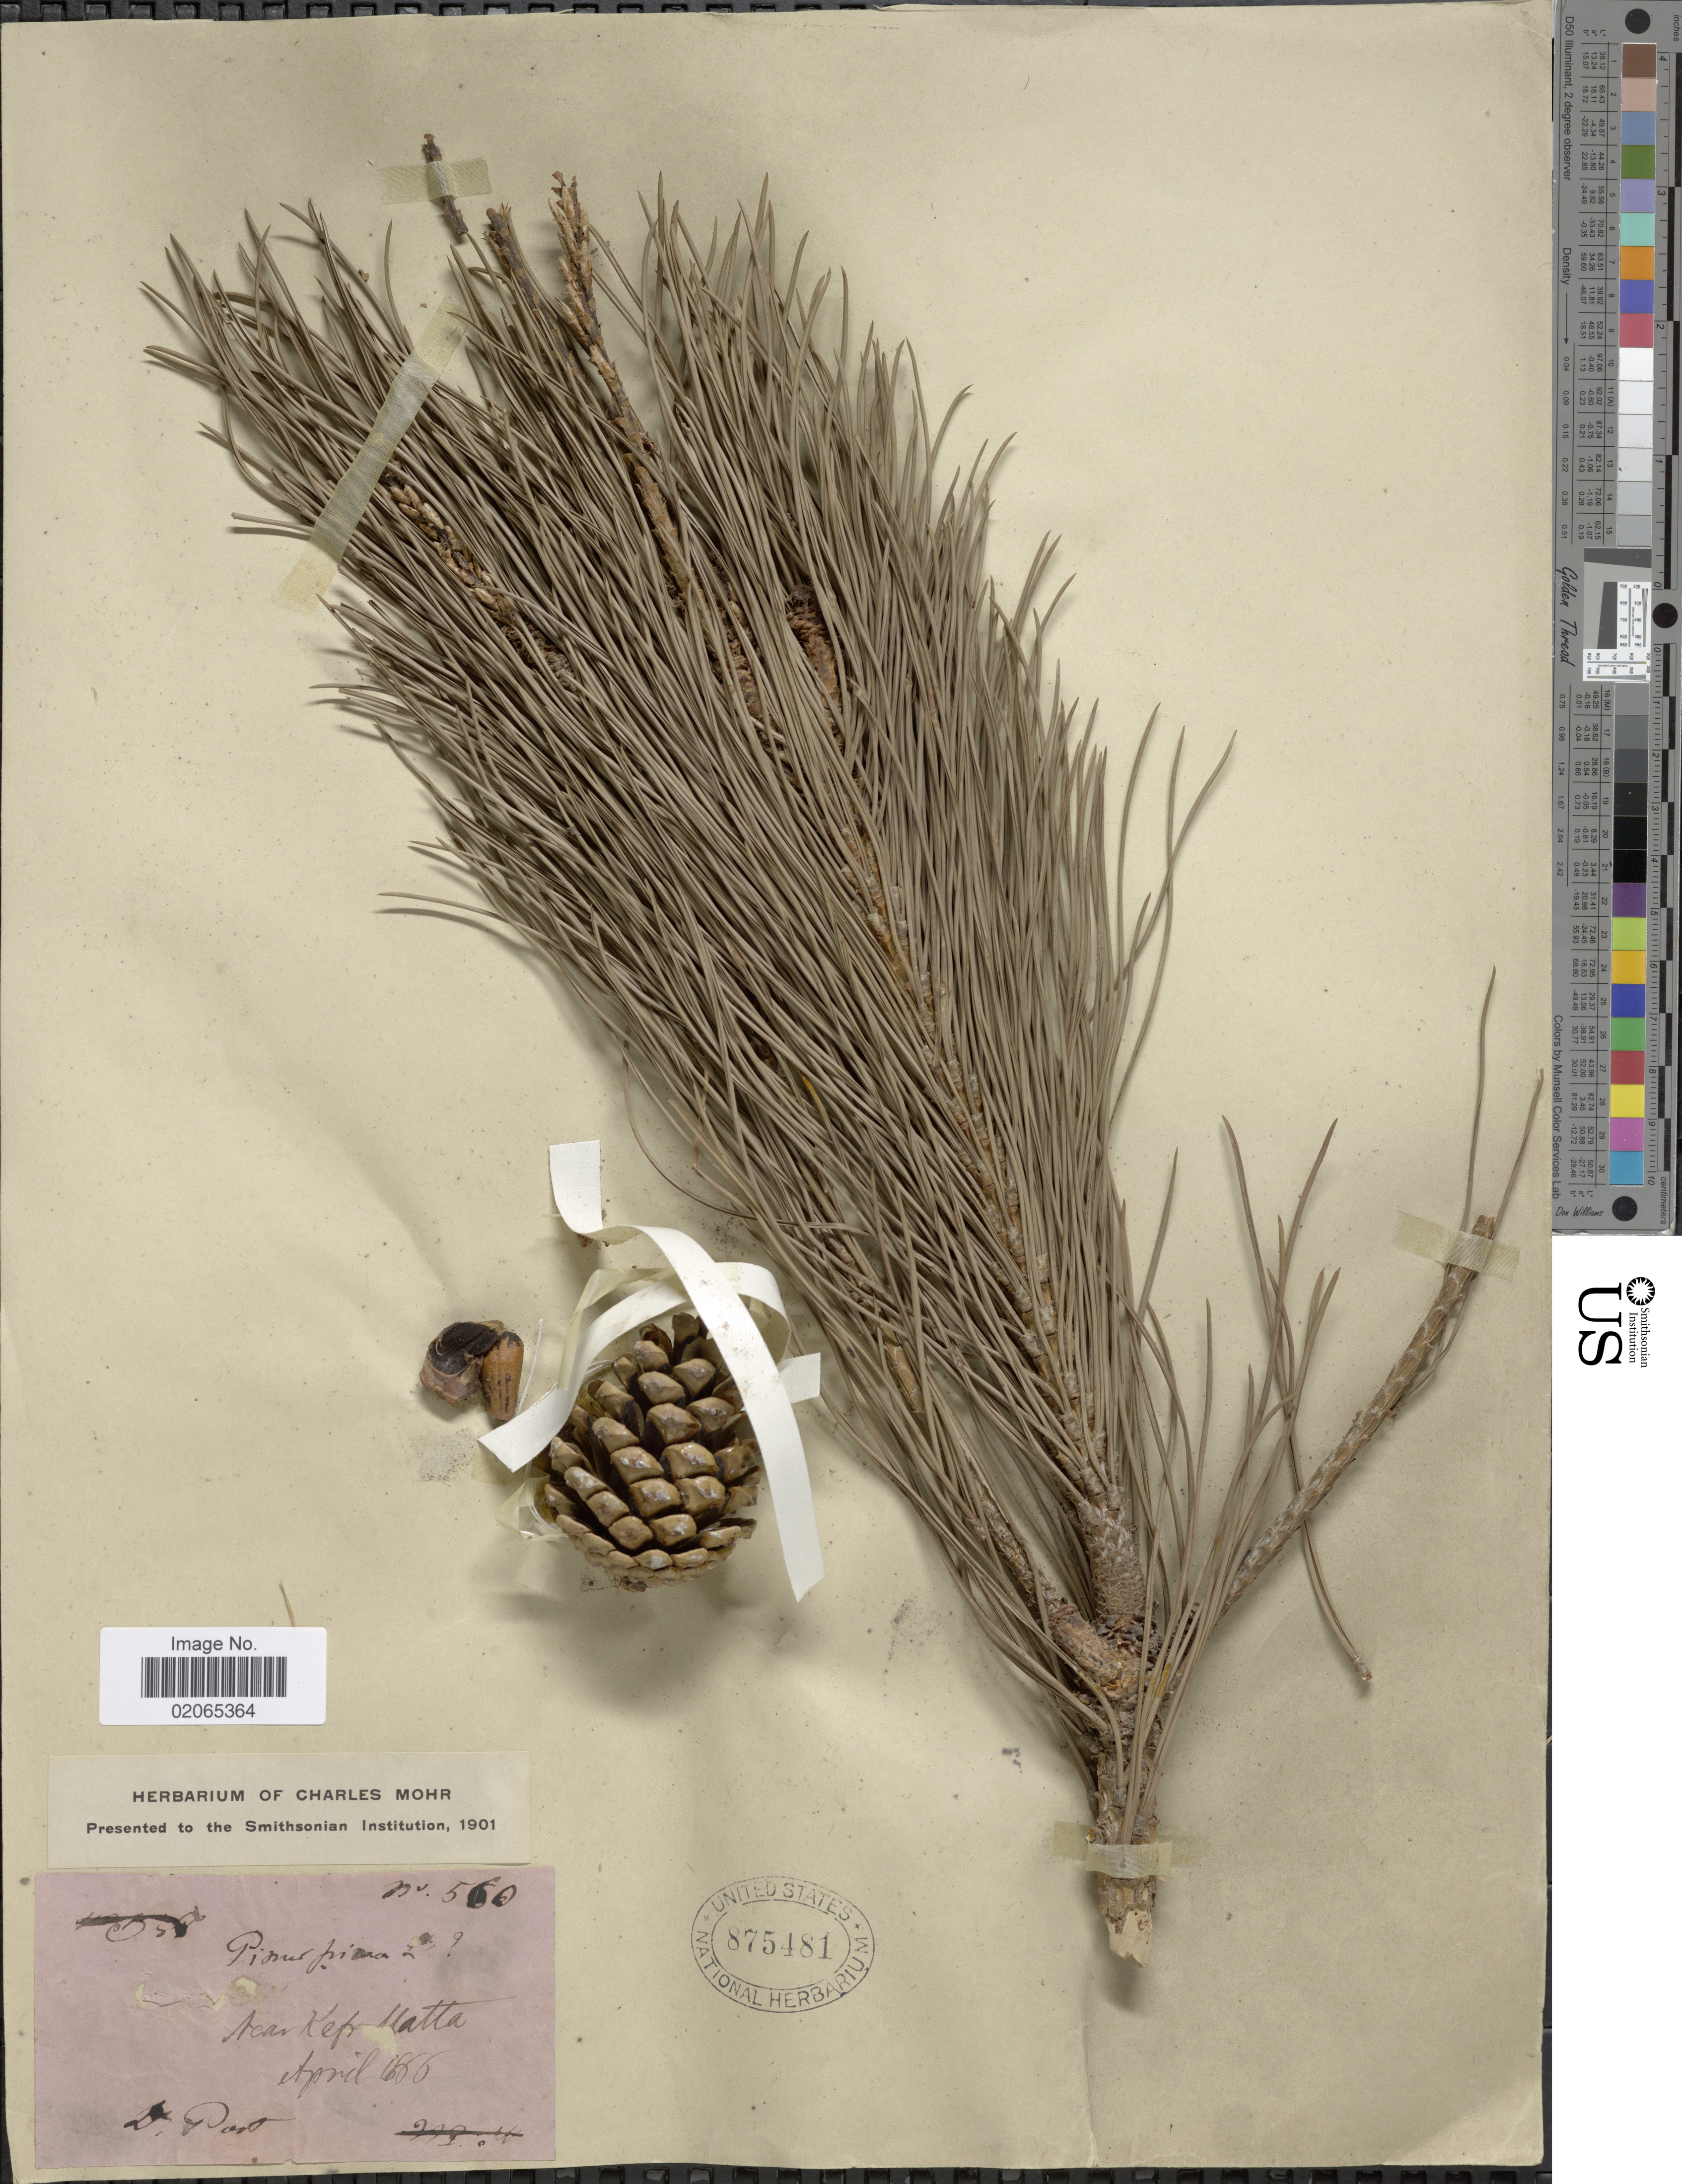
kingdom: Plantae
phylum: Tracheophyta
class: Pinopsida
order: Pinales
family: Pinaceae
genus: Pinus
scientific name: Pinus pinea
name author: L.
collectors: Port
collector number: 560*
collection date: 1866-04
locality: Near Kepllatta [interpreted]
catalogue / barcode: US 875481